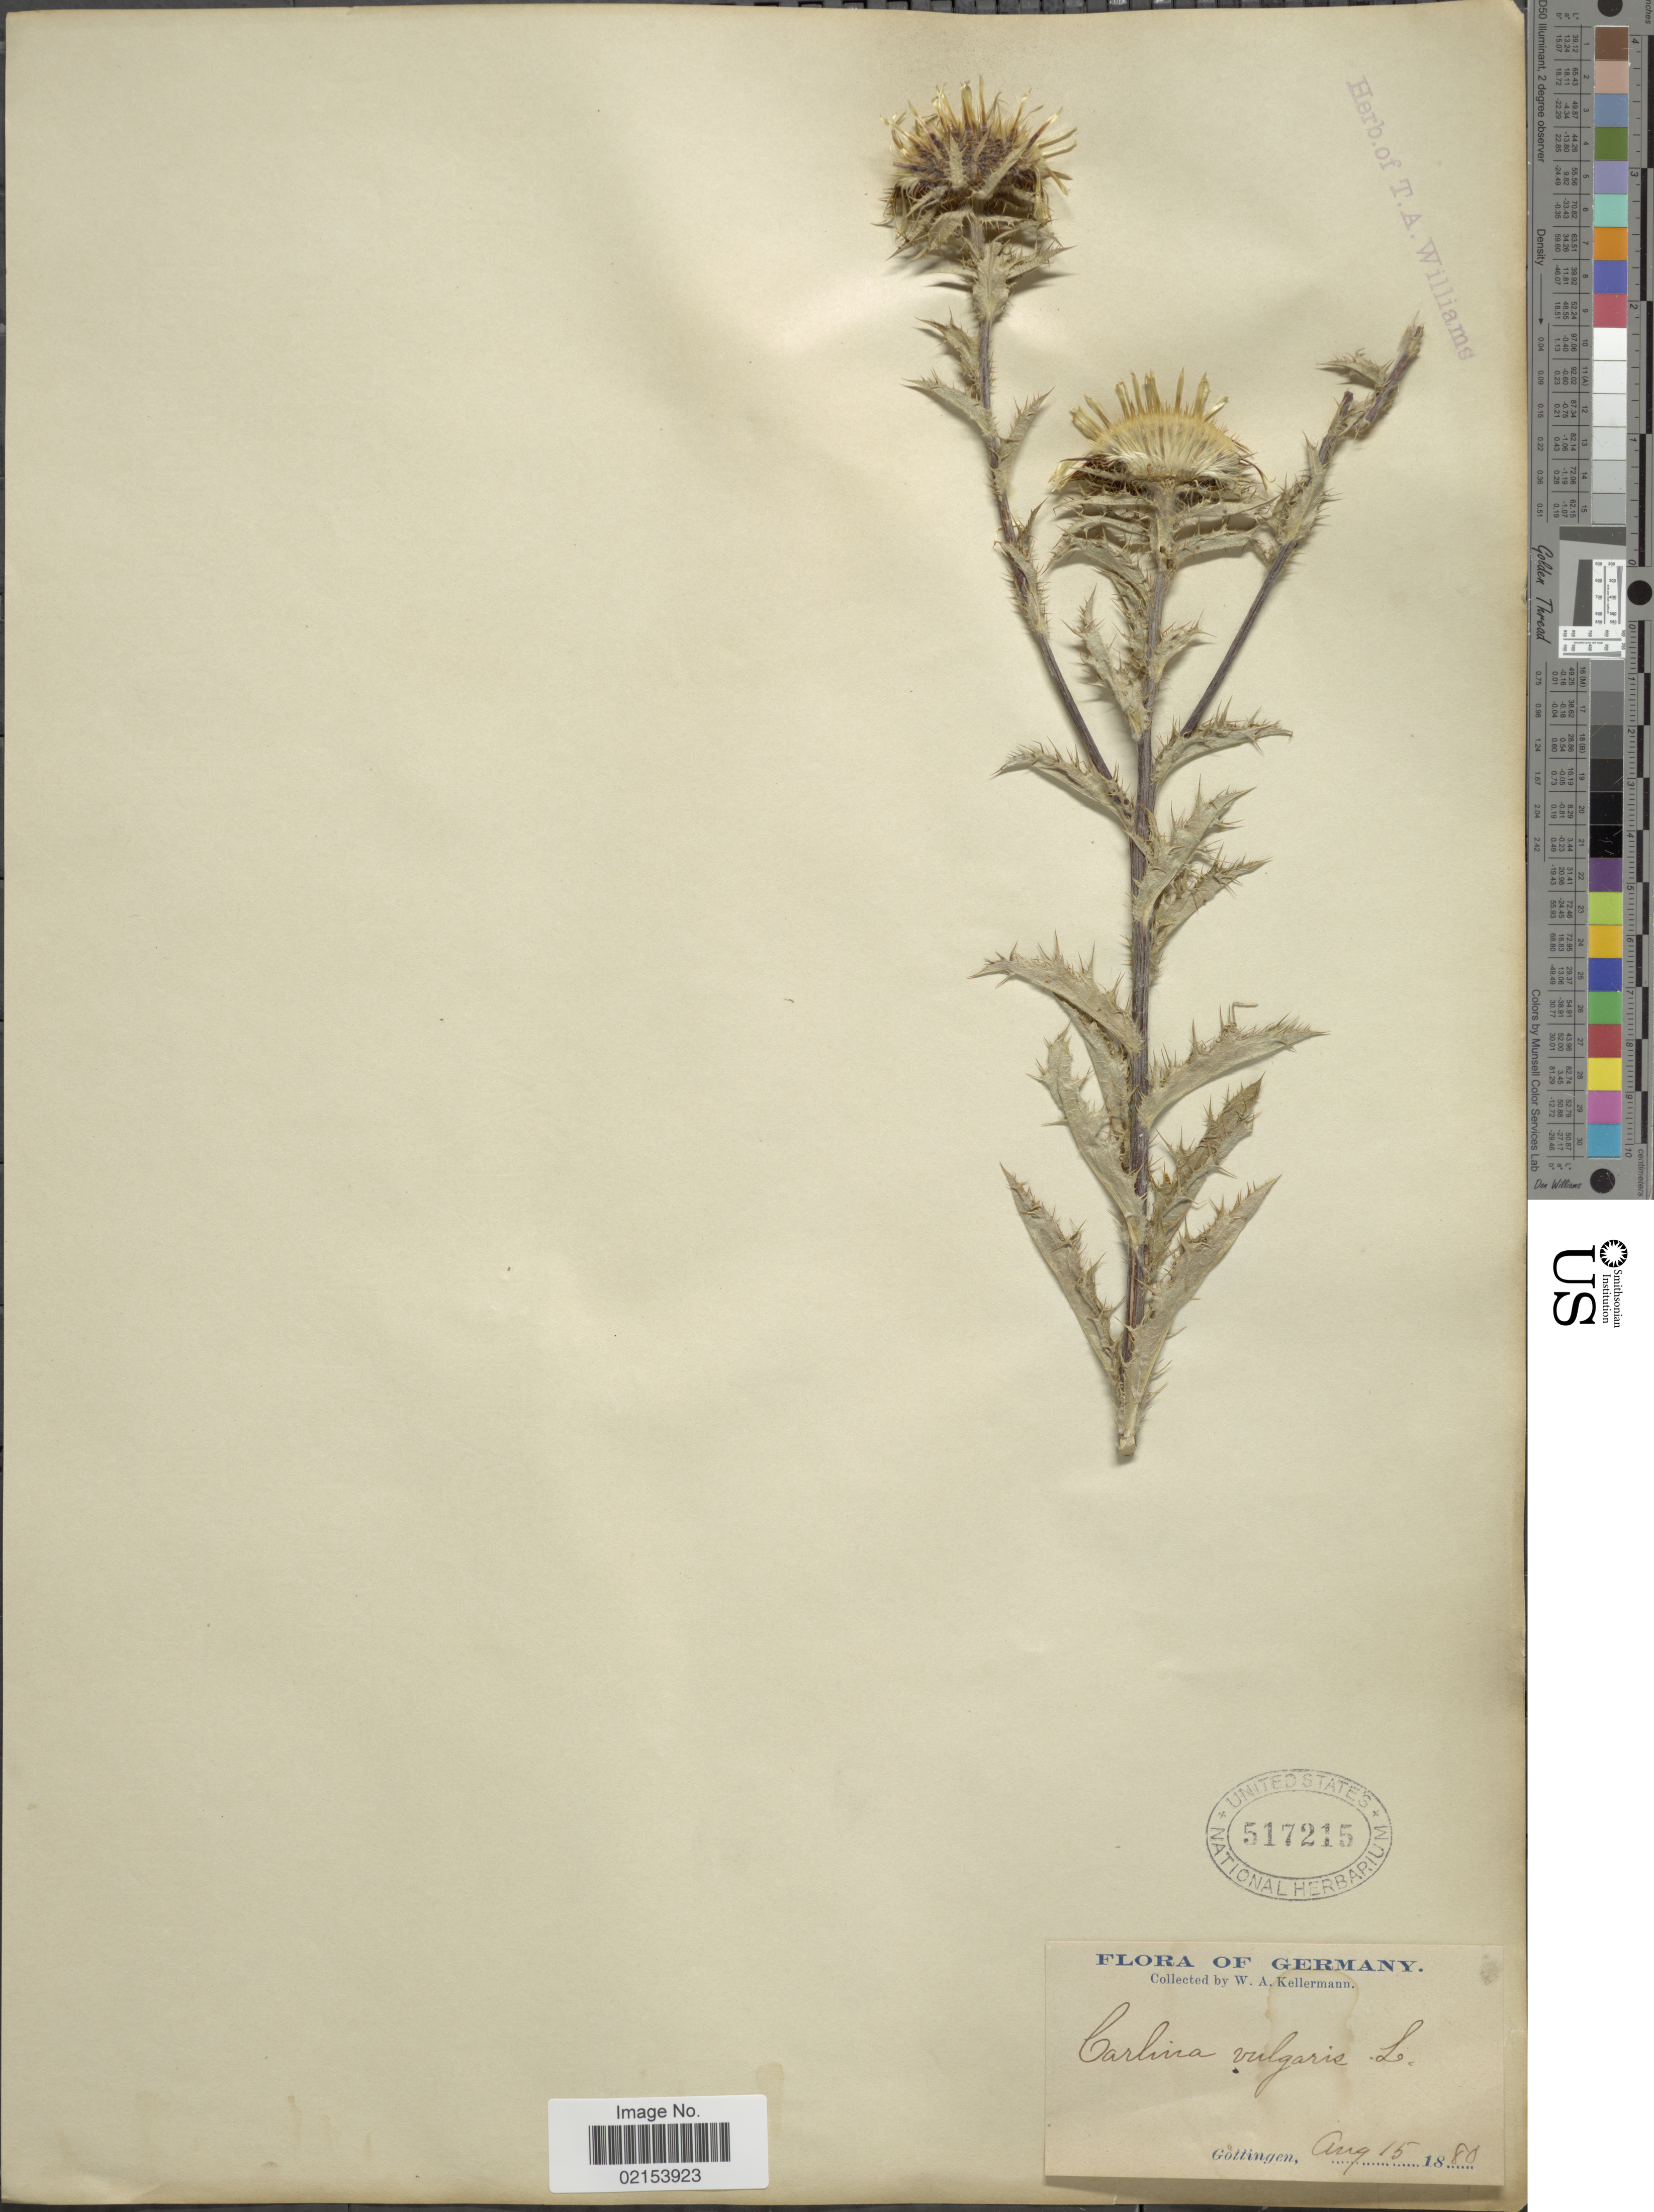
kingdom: Plantae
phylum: Tracheophyta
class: Magnoliopsida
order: Asterales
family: Asteraceae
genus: Carlina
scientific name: Carlina vulgaris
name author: L.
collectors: W. Kellerman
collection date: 1880-08-15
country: Germany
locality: Gottingen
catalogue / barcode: US 517215